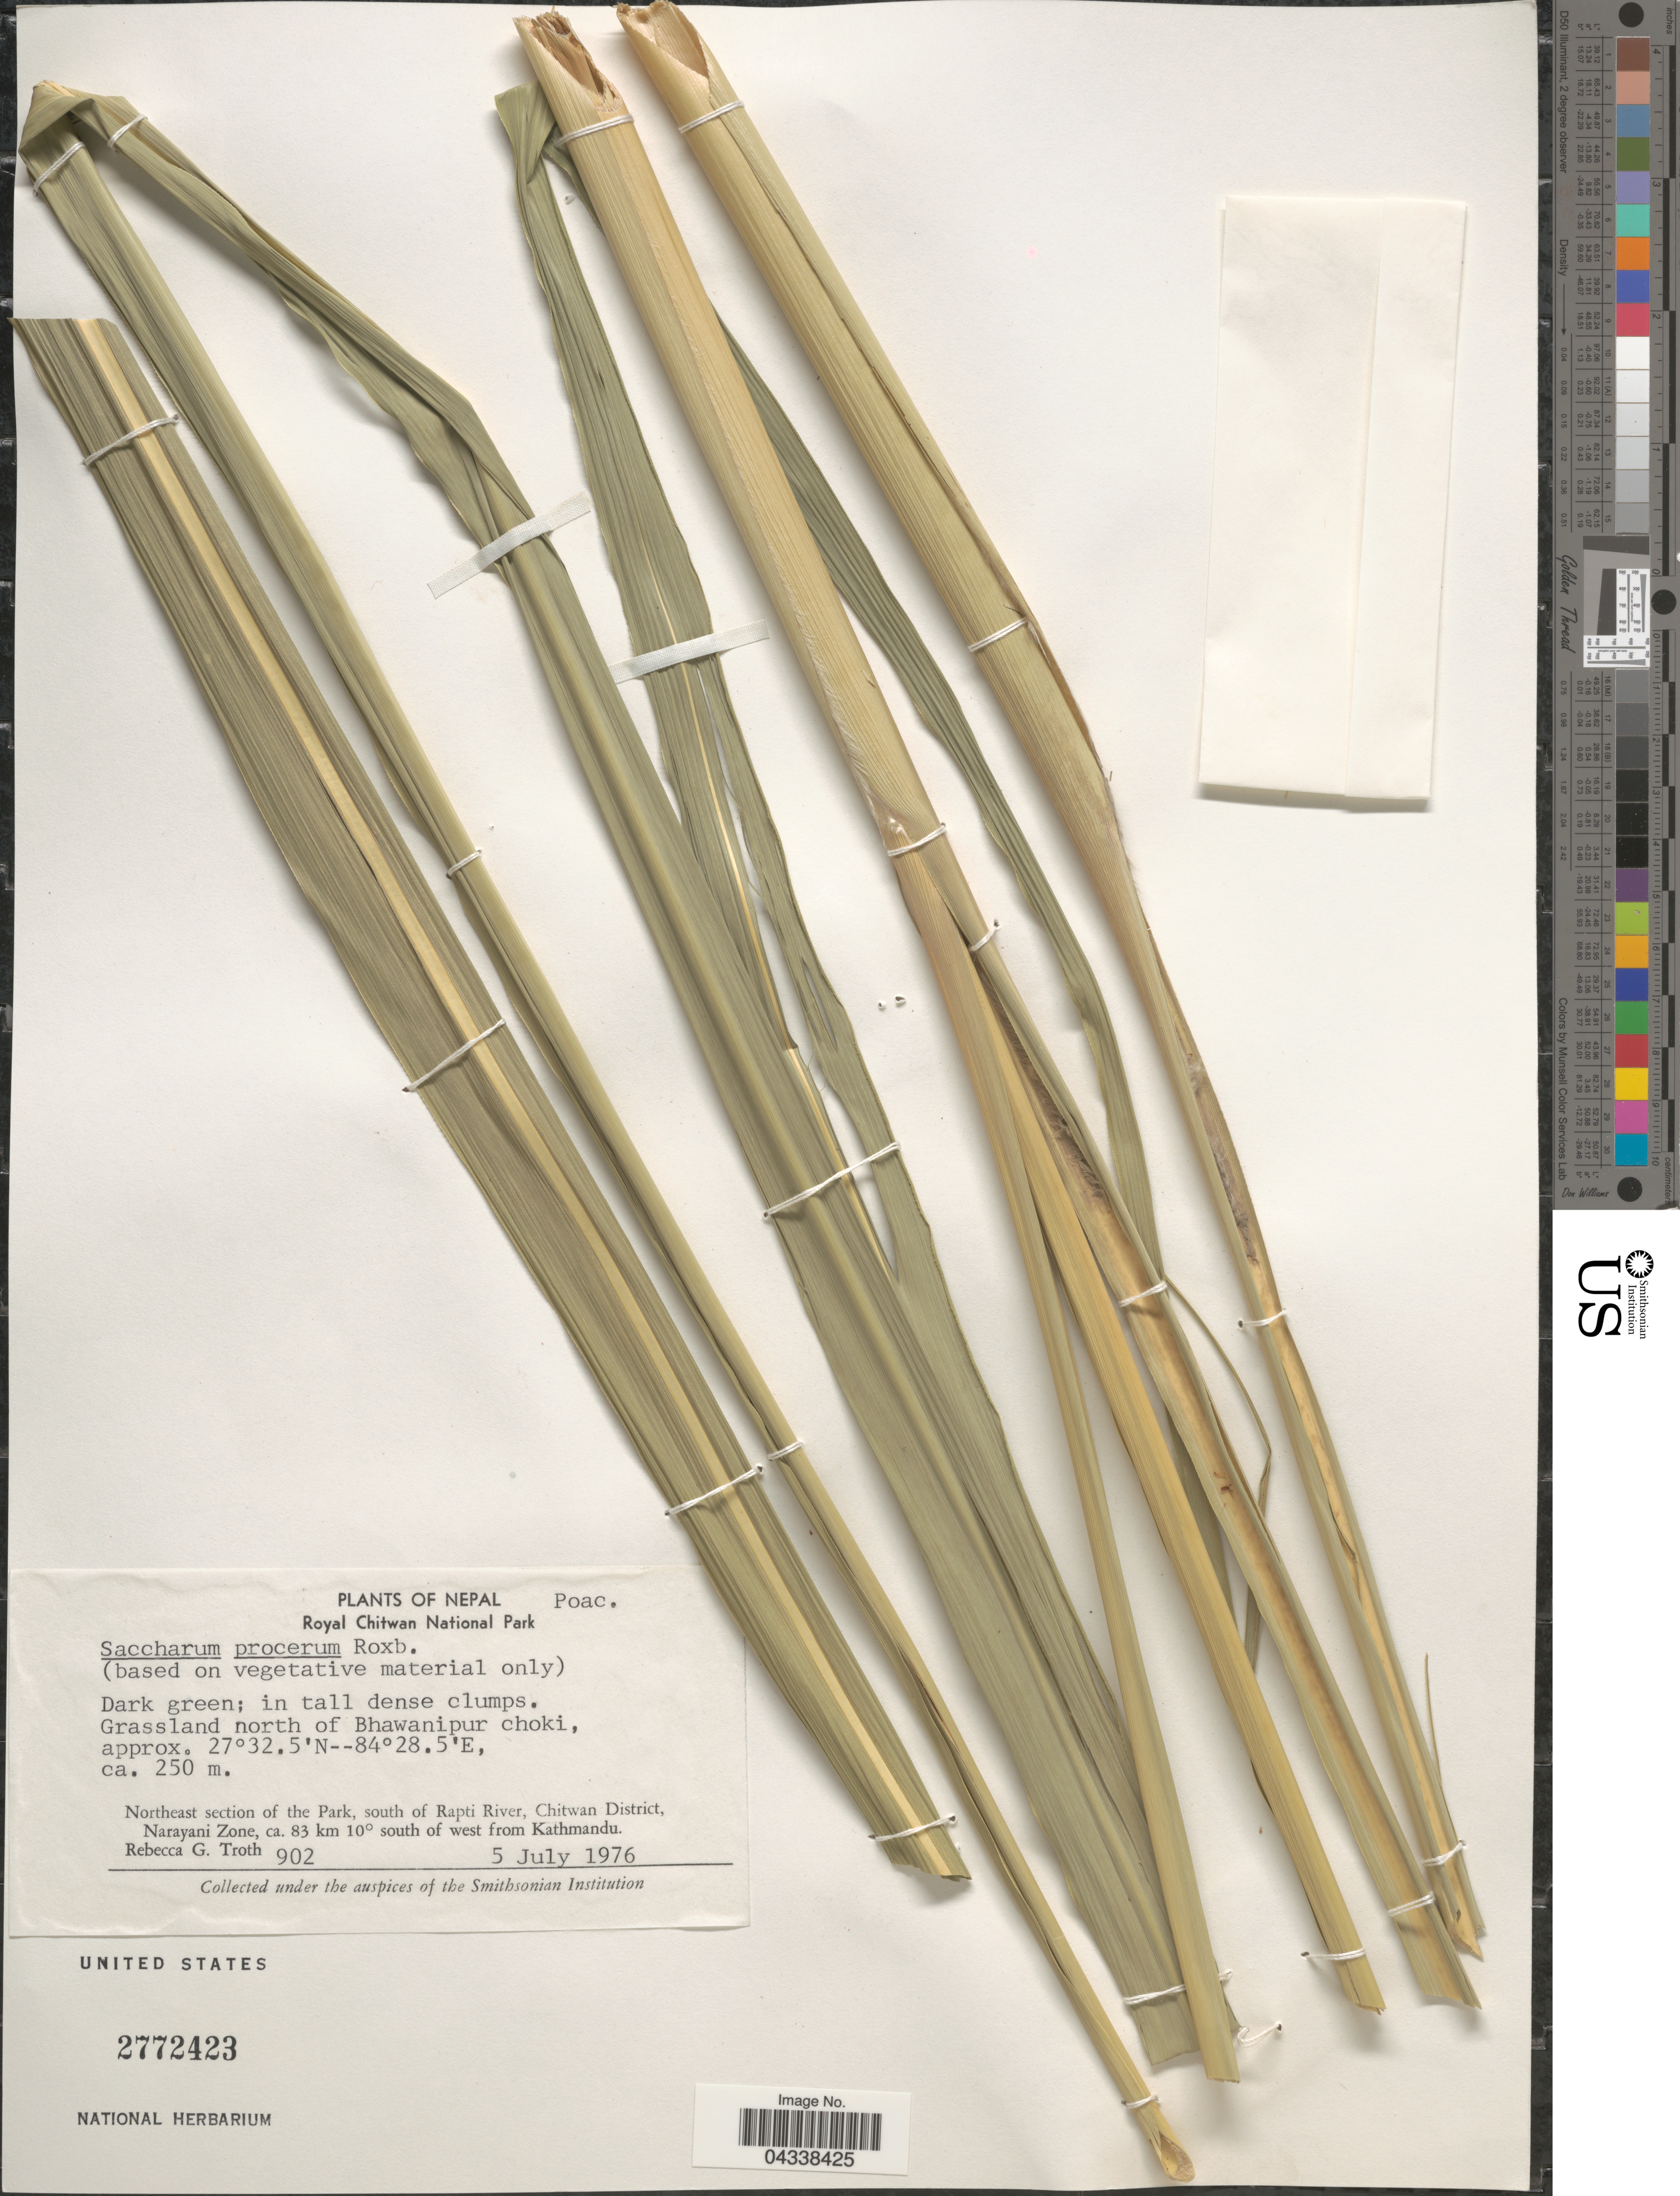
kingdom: Plantae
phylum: Tracheophyta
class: Liliopsida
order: Poales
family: Poaceae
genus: Saccharum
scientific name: Saccharum procerum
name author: Roxb.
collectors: R. Troth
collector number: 902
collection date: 1976-07-05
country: Nepal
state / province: Narayani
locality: Royal Chitwan National Park. Grassland north of Bhawanipur choki. Northeast section of the Park, south of Rapti River, Chitwan District, Narayani Zone, ca. 83 km 10° south of west from Kathmandu.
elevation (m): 250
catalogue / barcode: US 2772423